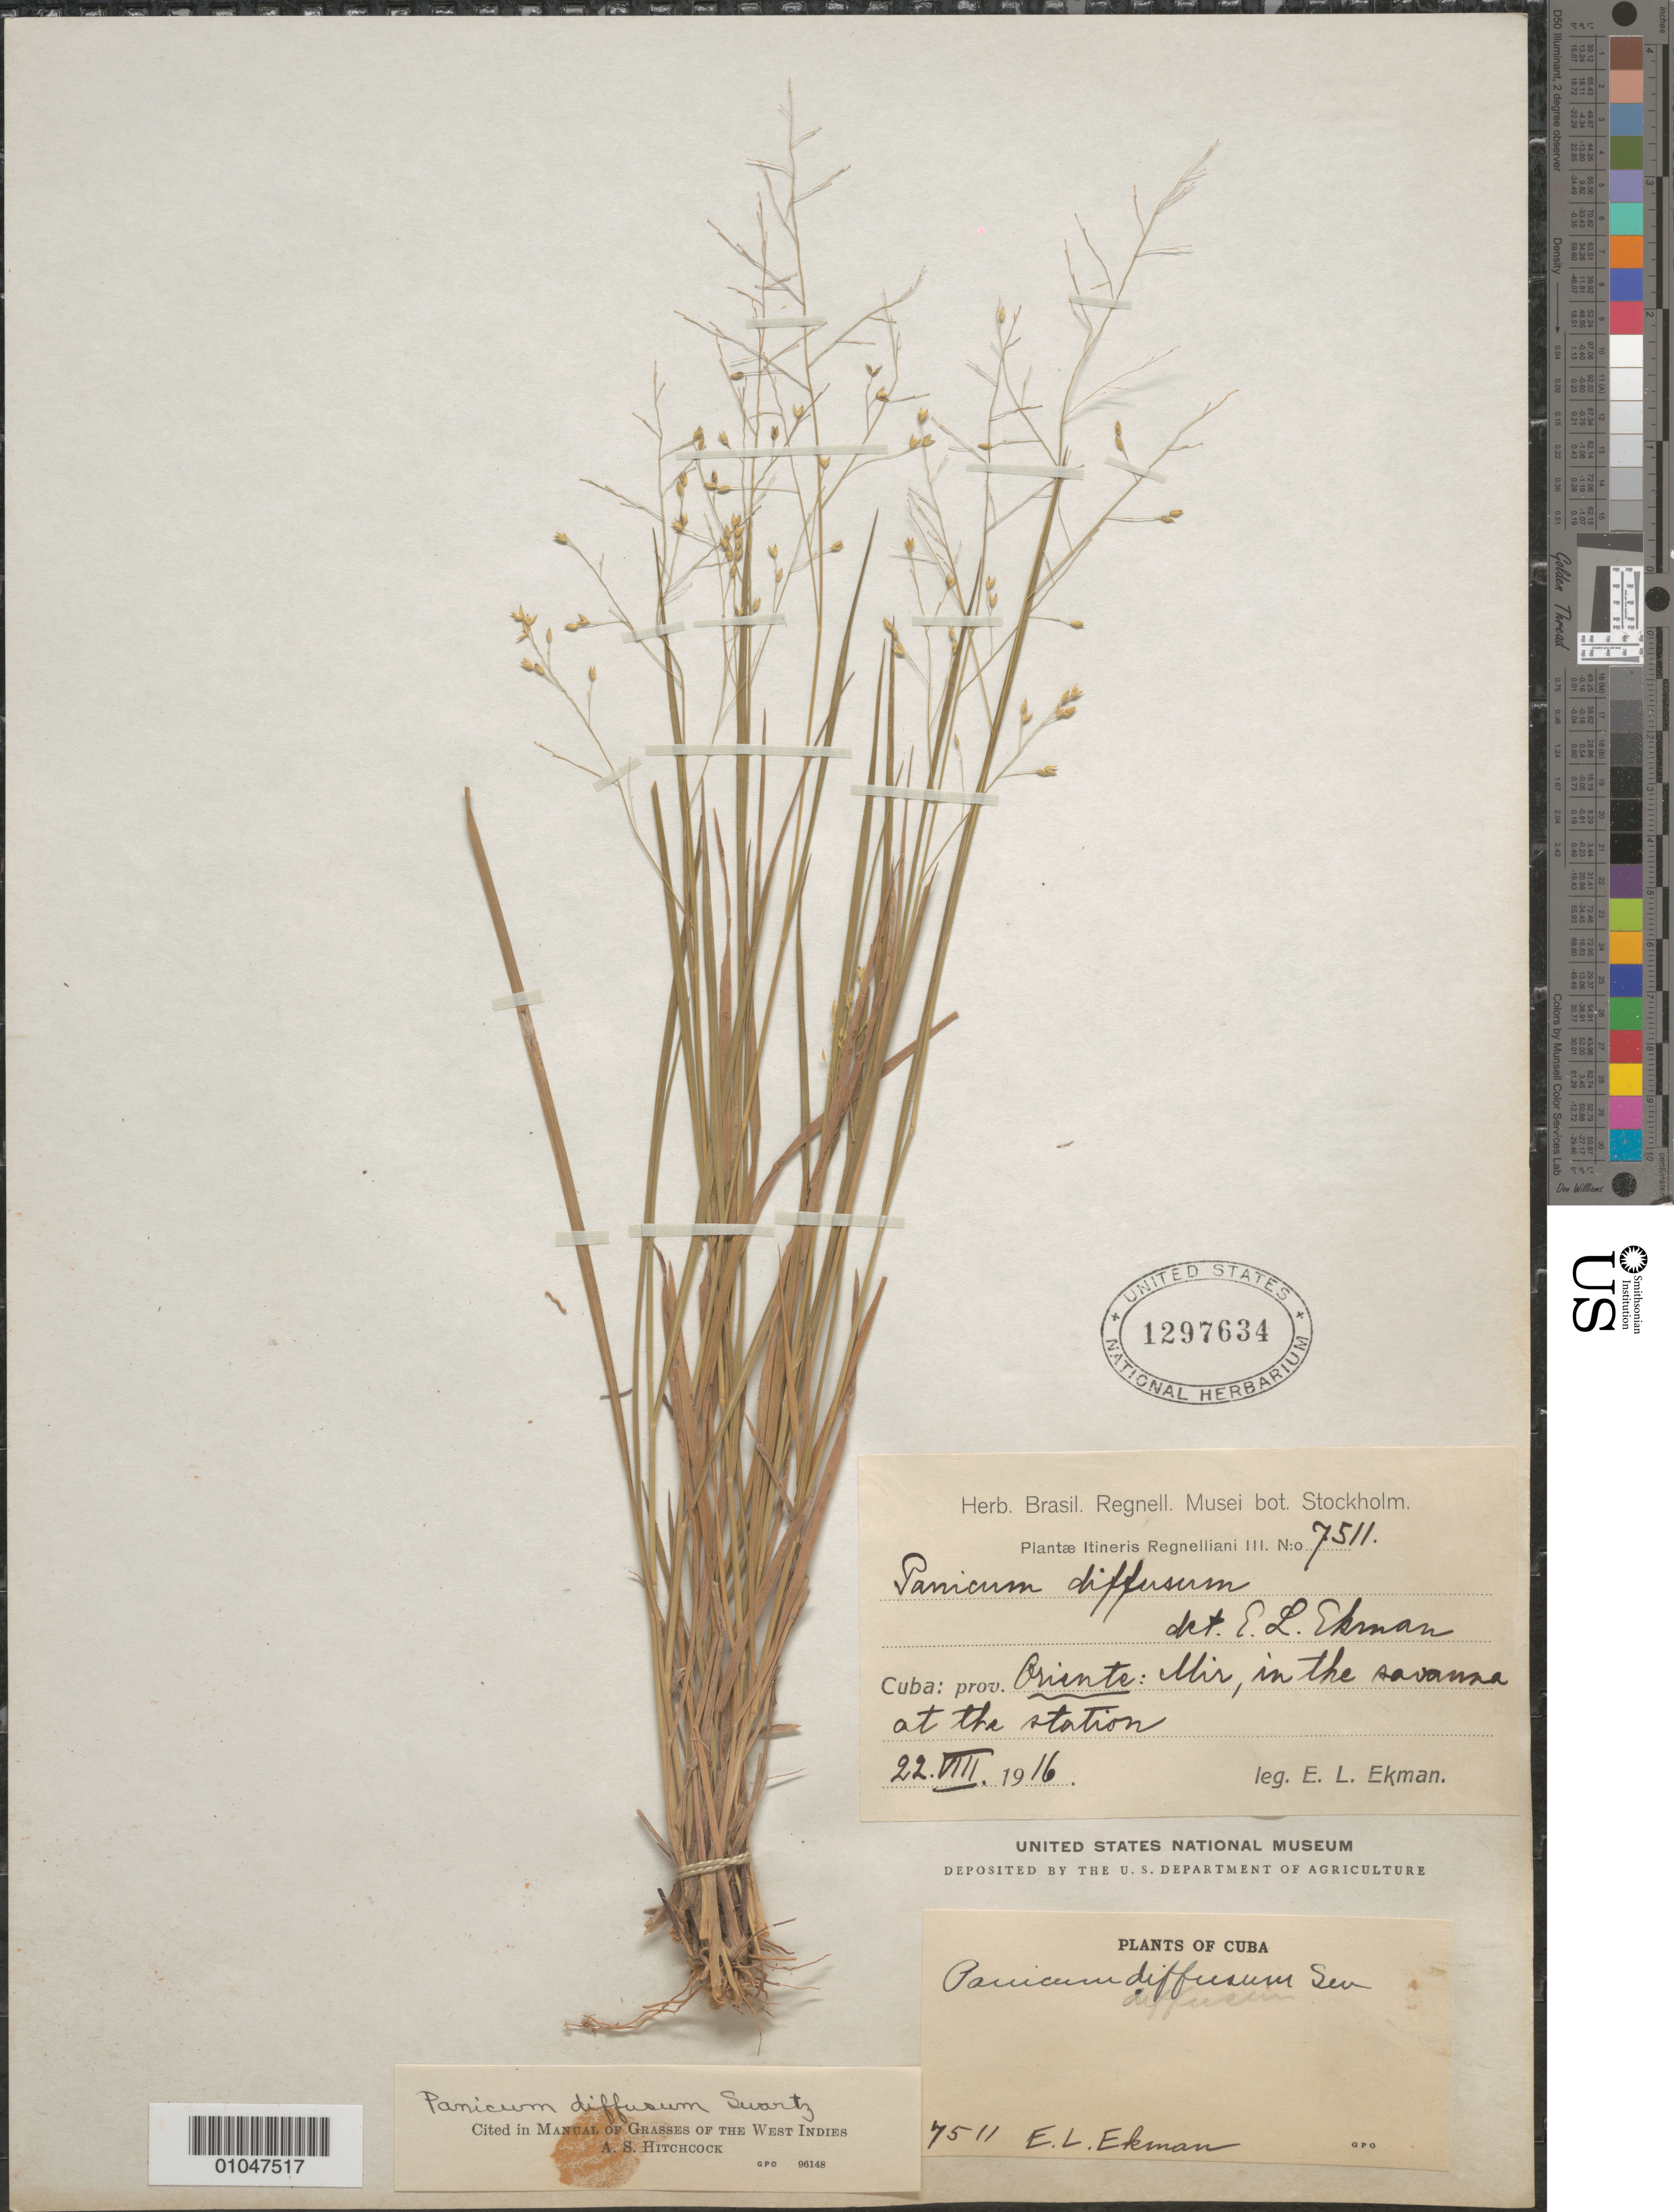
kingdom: Plantae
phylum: Tracheophyta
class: Liliopsida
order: Poales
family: Poaceae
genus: Panicum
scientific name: Panicum diffusum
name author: Sw.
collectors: E. L. Ekman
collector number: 7511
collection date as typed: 22 Aug 1916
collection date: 1916-08-22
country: Cuba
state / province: Oriente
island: Cuba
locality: In the savanna at the station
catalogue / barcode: US 1297634